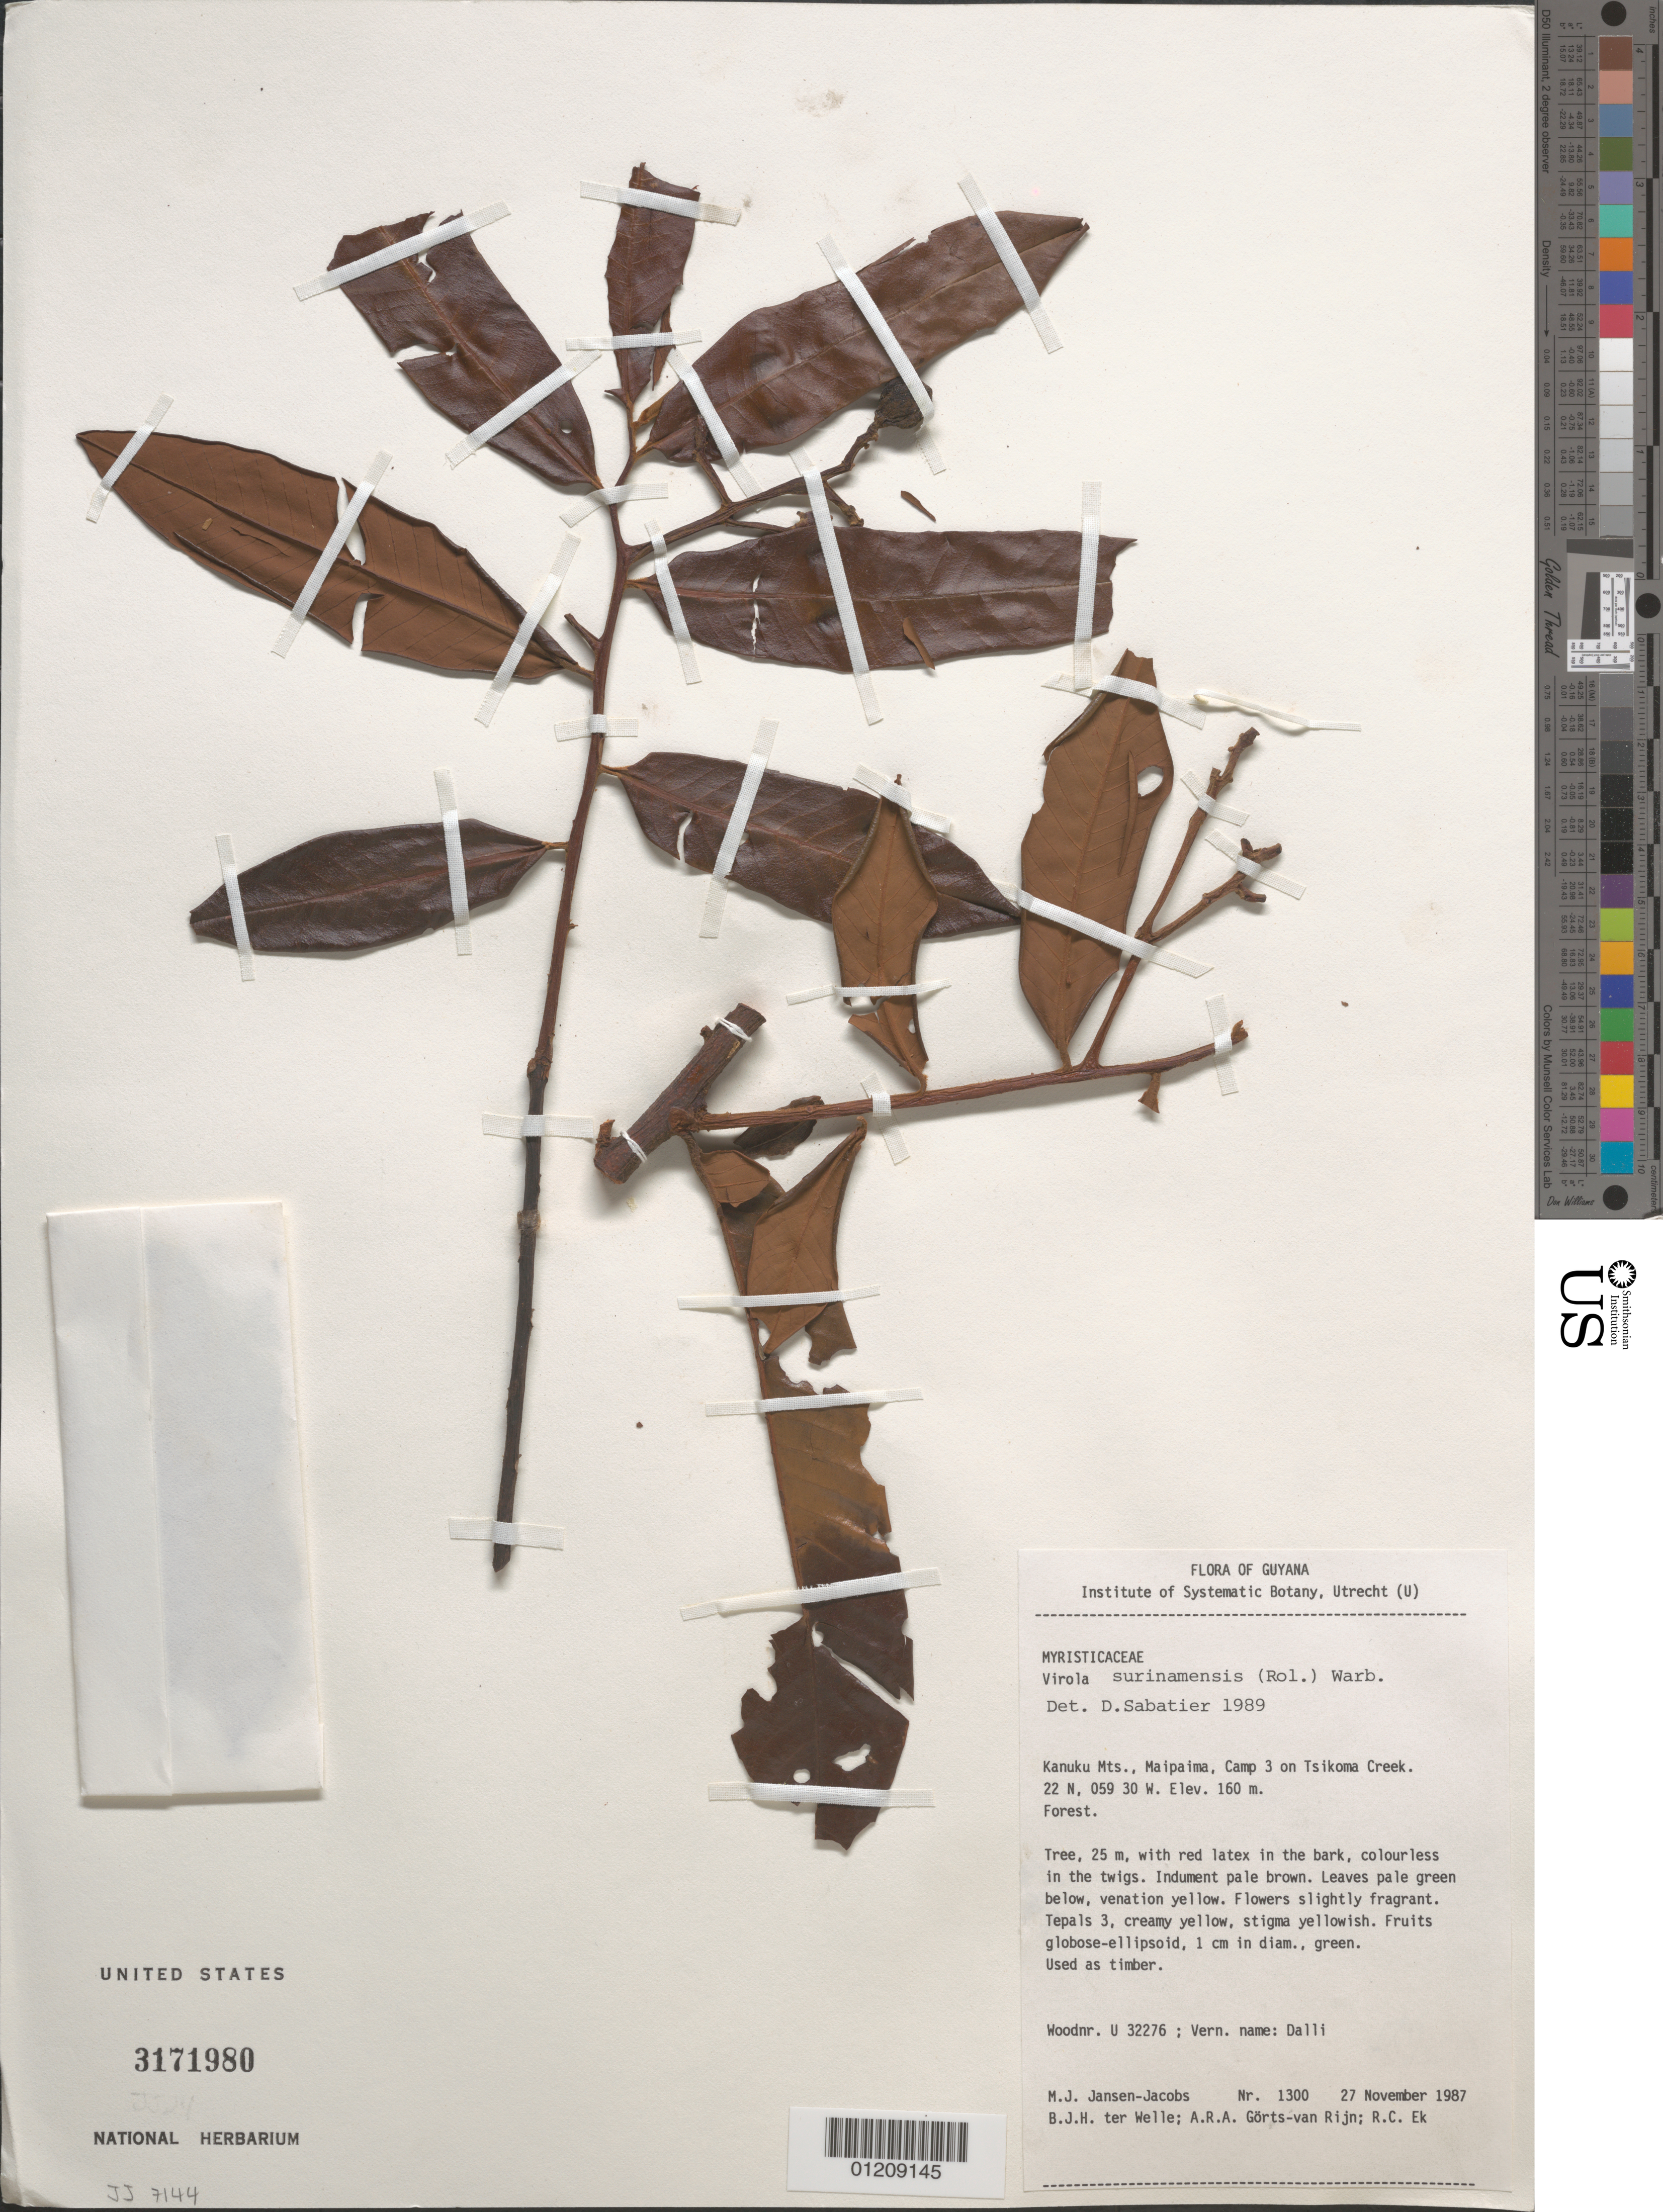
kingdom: Plantae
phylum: Tracheophyta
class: Magnoliopsida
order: Magnoliales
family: Myristicaceae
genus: Virola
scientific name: Virola surinamensis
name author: (Rol.) Warb.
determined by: Sabatier, D.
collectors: M. J. Jansen-Jacobs, B. Welle, A. .R. A. Görts-van Rijn & R. C. Ek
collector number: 1300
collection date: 1987-11-27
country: Guyana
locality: Kanuku Mts., Maipaima, Camp 3 on Tsikoma Creek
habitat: Forest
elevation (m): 160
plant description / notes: Woodnr U 32276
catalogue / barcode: US 3171980